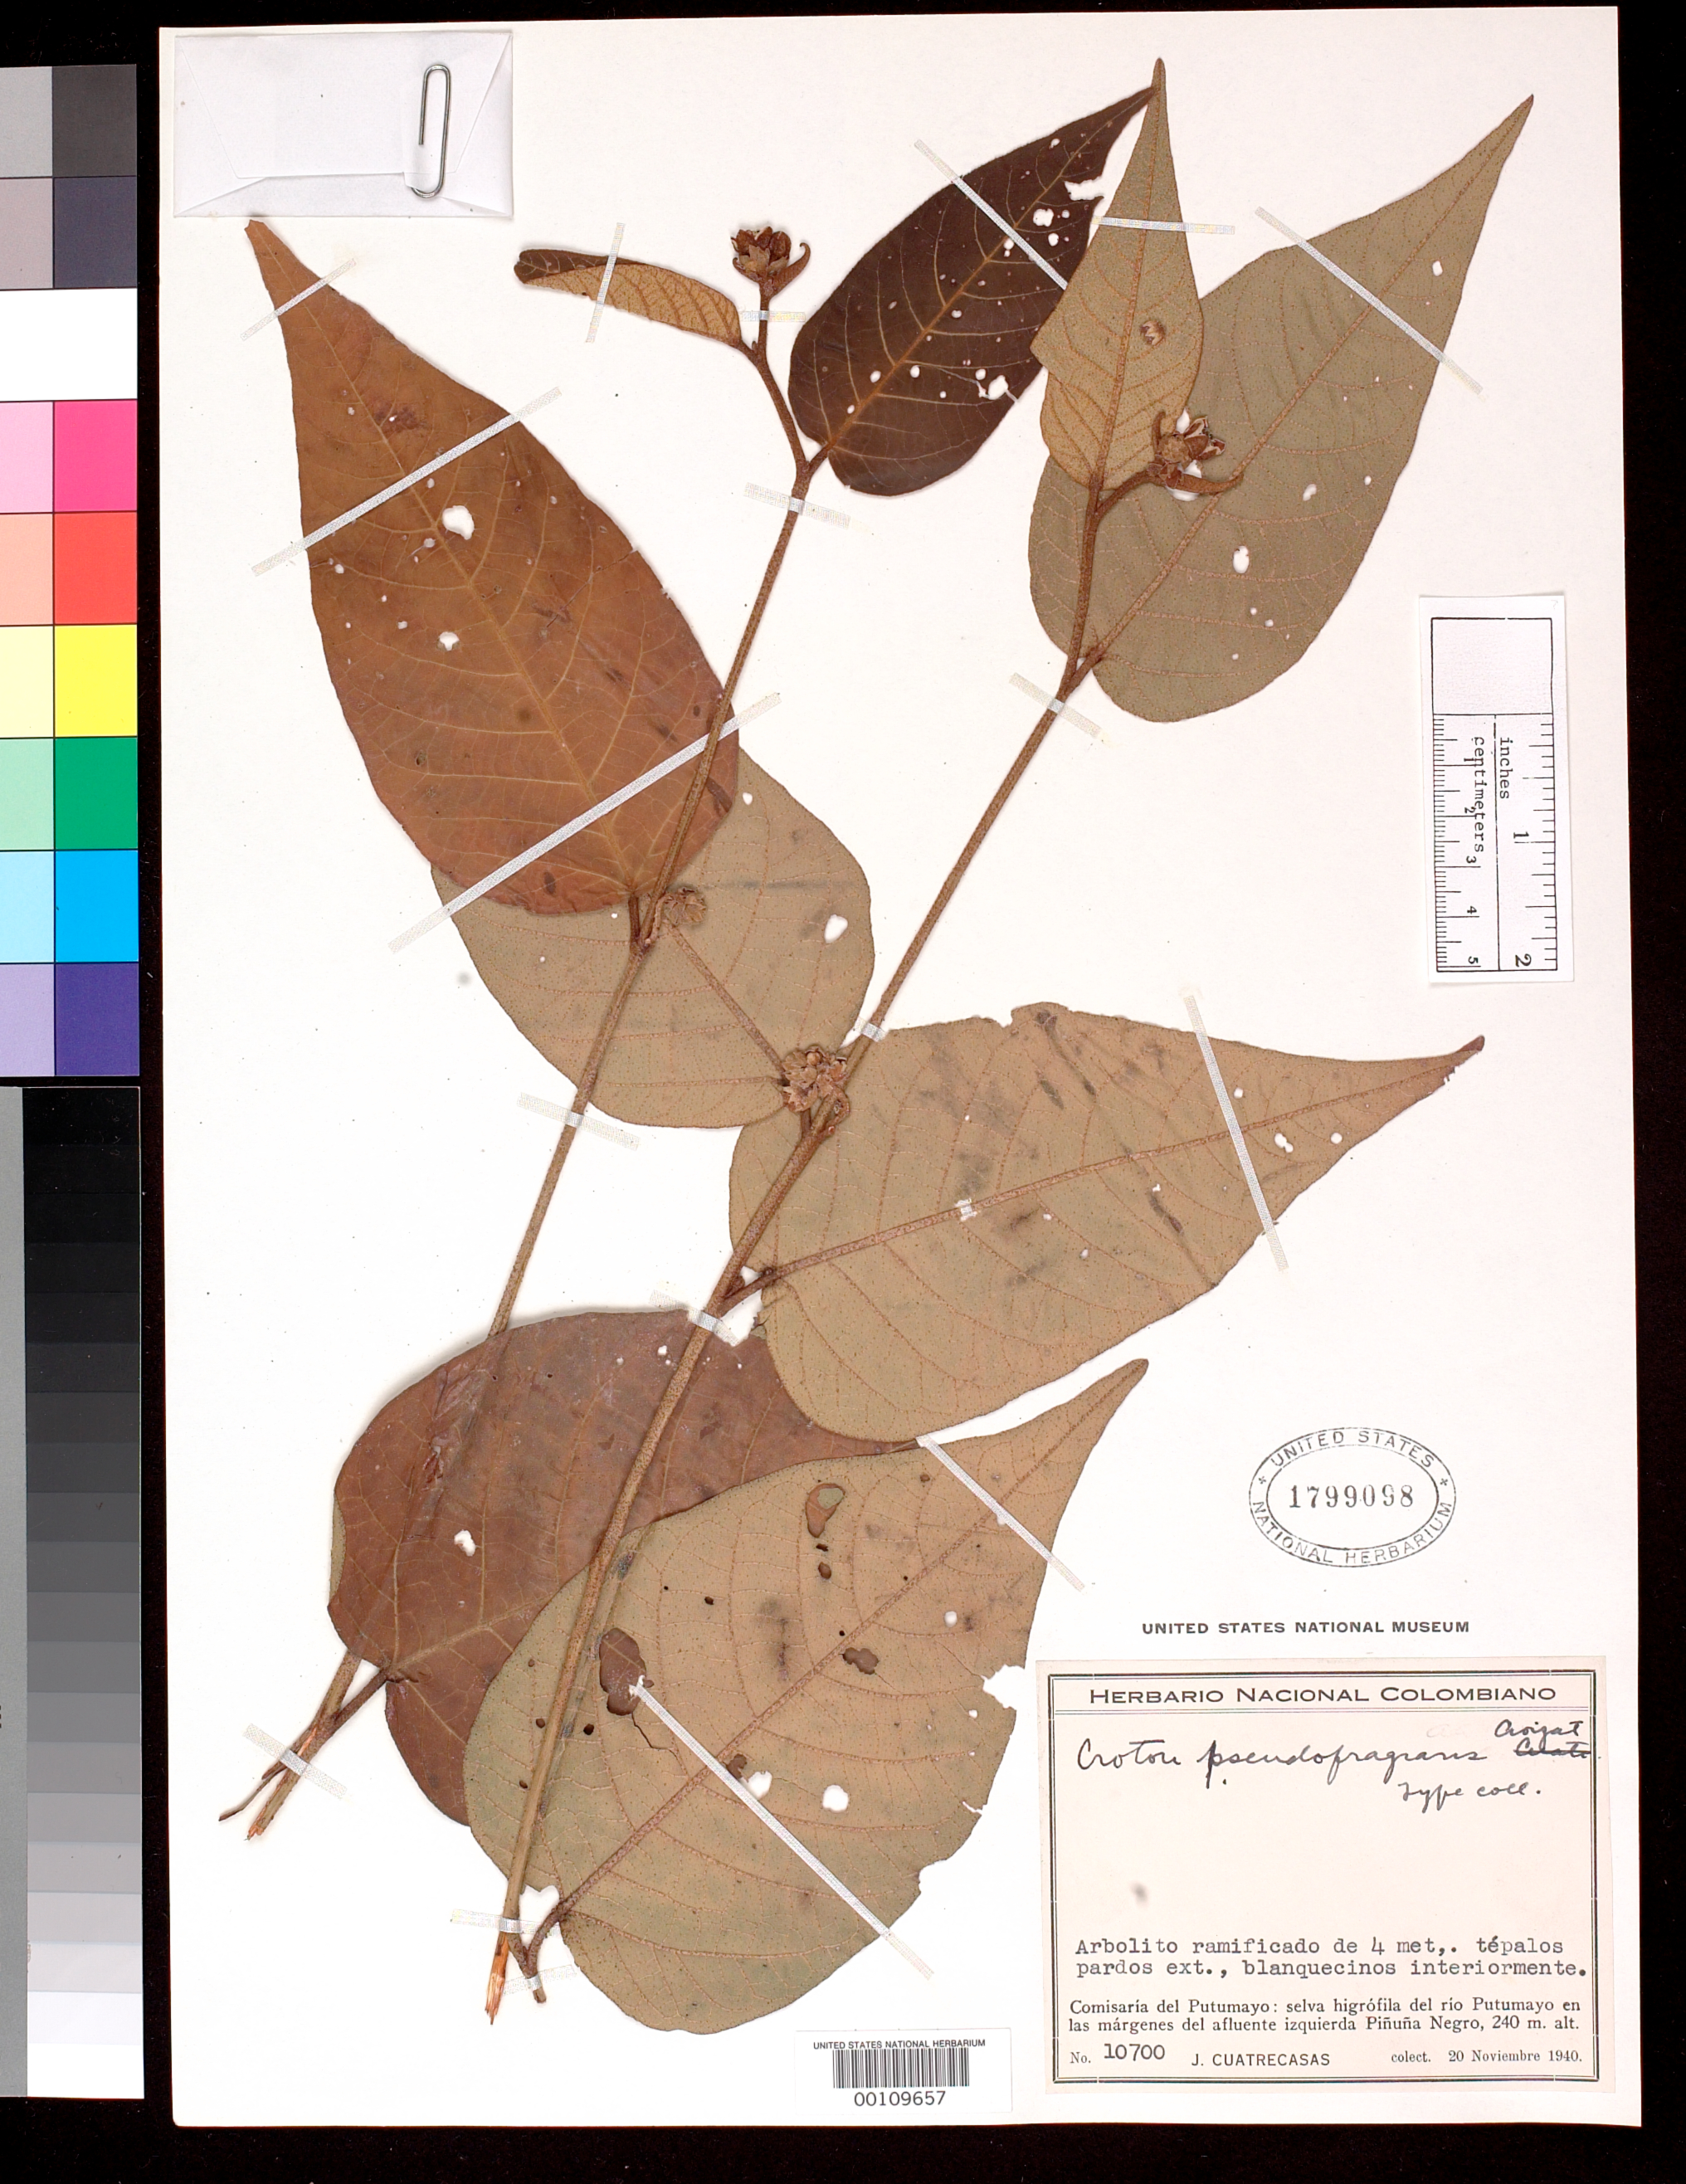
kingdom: Plantae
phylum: Tracheophyta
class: Magnoliopsida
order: Malpighiales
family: Euphorbiaceae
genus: Croton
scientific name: Croton pseudofragrans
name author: Croizat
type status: Isotype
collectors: J. Cuatrecasas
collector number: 10700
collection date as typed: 20 Nov 1940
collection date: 1940-11-20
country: Colombia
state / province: Putumayo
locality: Rio Putumayo en las margines del Afluenteizquerda Pinuna Negro.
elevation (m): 240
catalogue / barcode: US 1799098